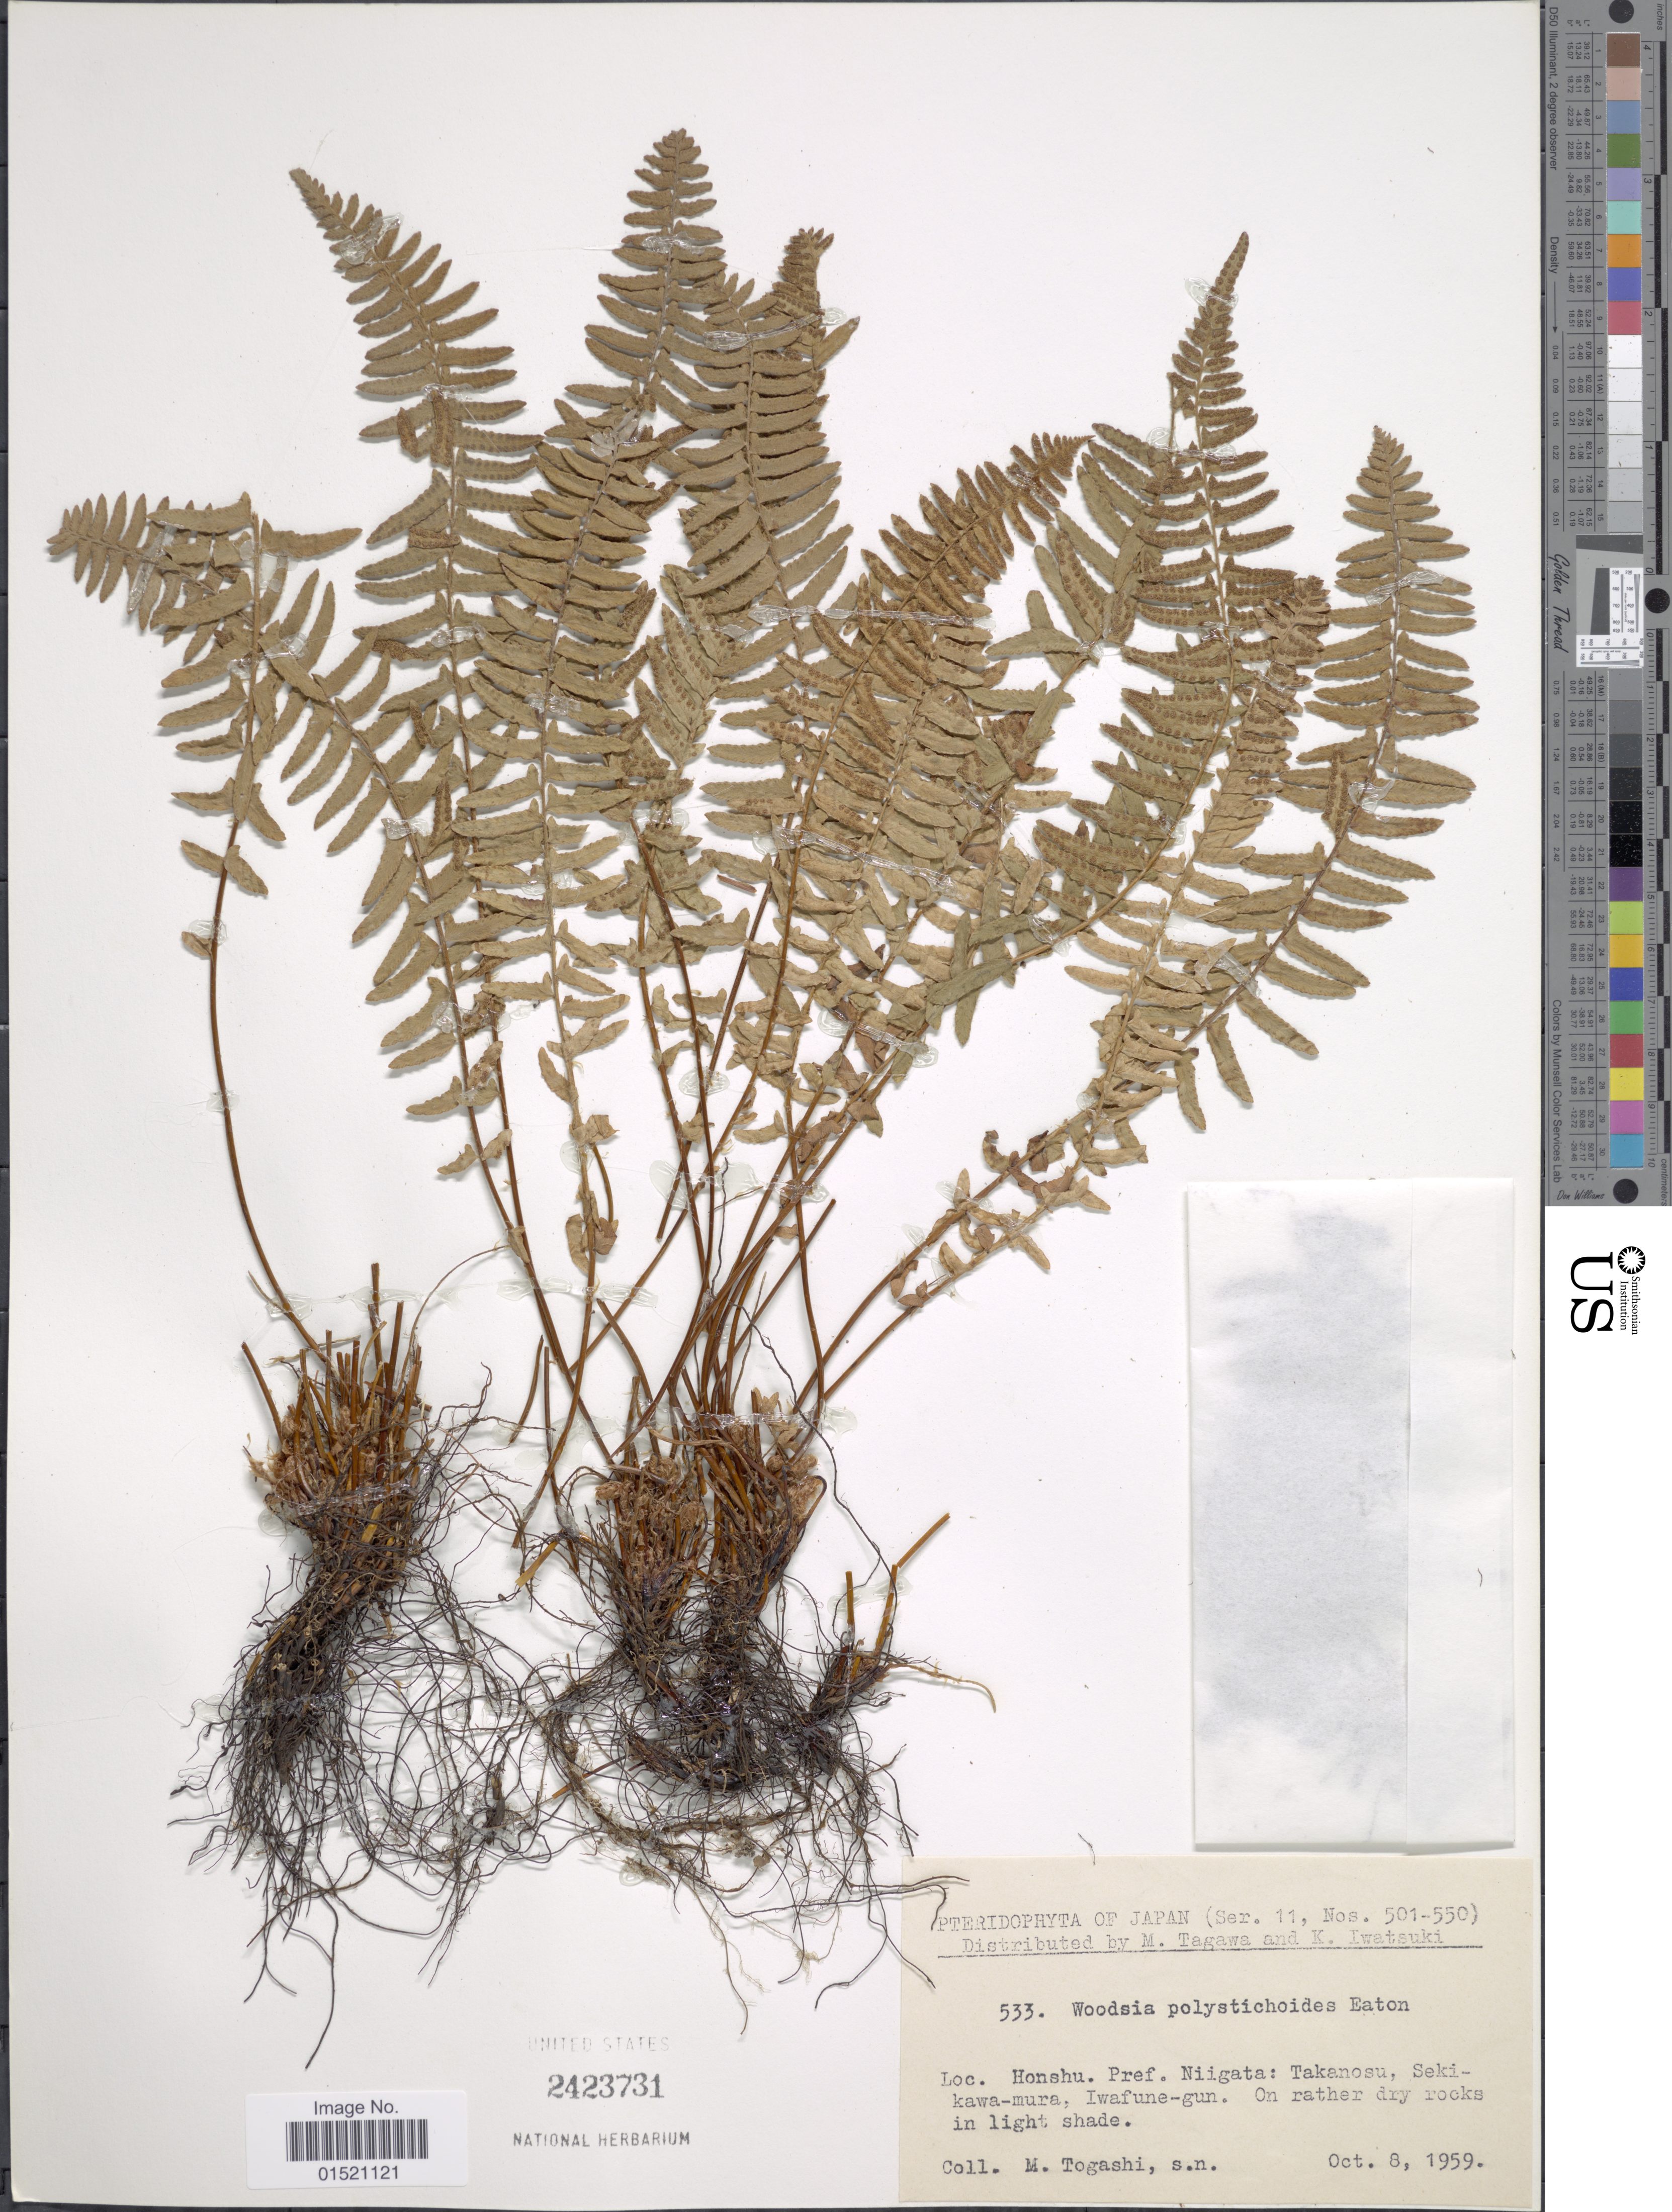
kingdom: Plantae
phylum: Tracheophyta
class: Polypodiopsida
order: Polypodiales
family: Woodsiaceae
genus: Woodsia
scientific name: Woodsia polystichoides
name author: D.C. Eaton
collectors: M. Togashi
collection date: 1959-10-08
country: Japan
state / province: Niigata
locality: Honshu. Pref. Niigata: Takanosu, Sekikawa-mura, iwafune-gun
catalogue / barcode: US 2423731